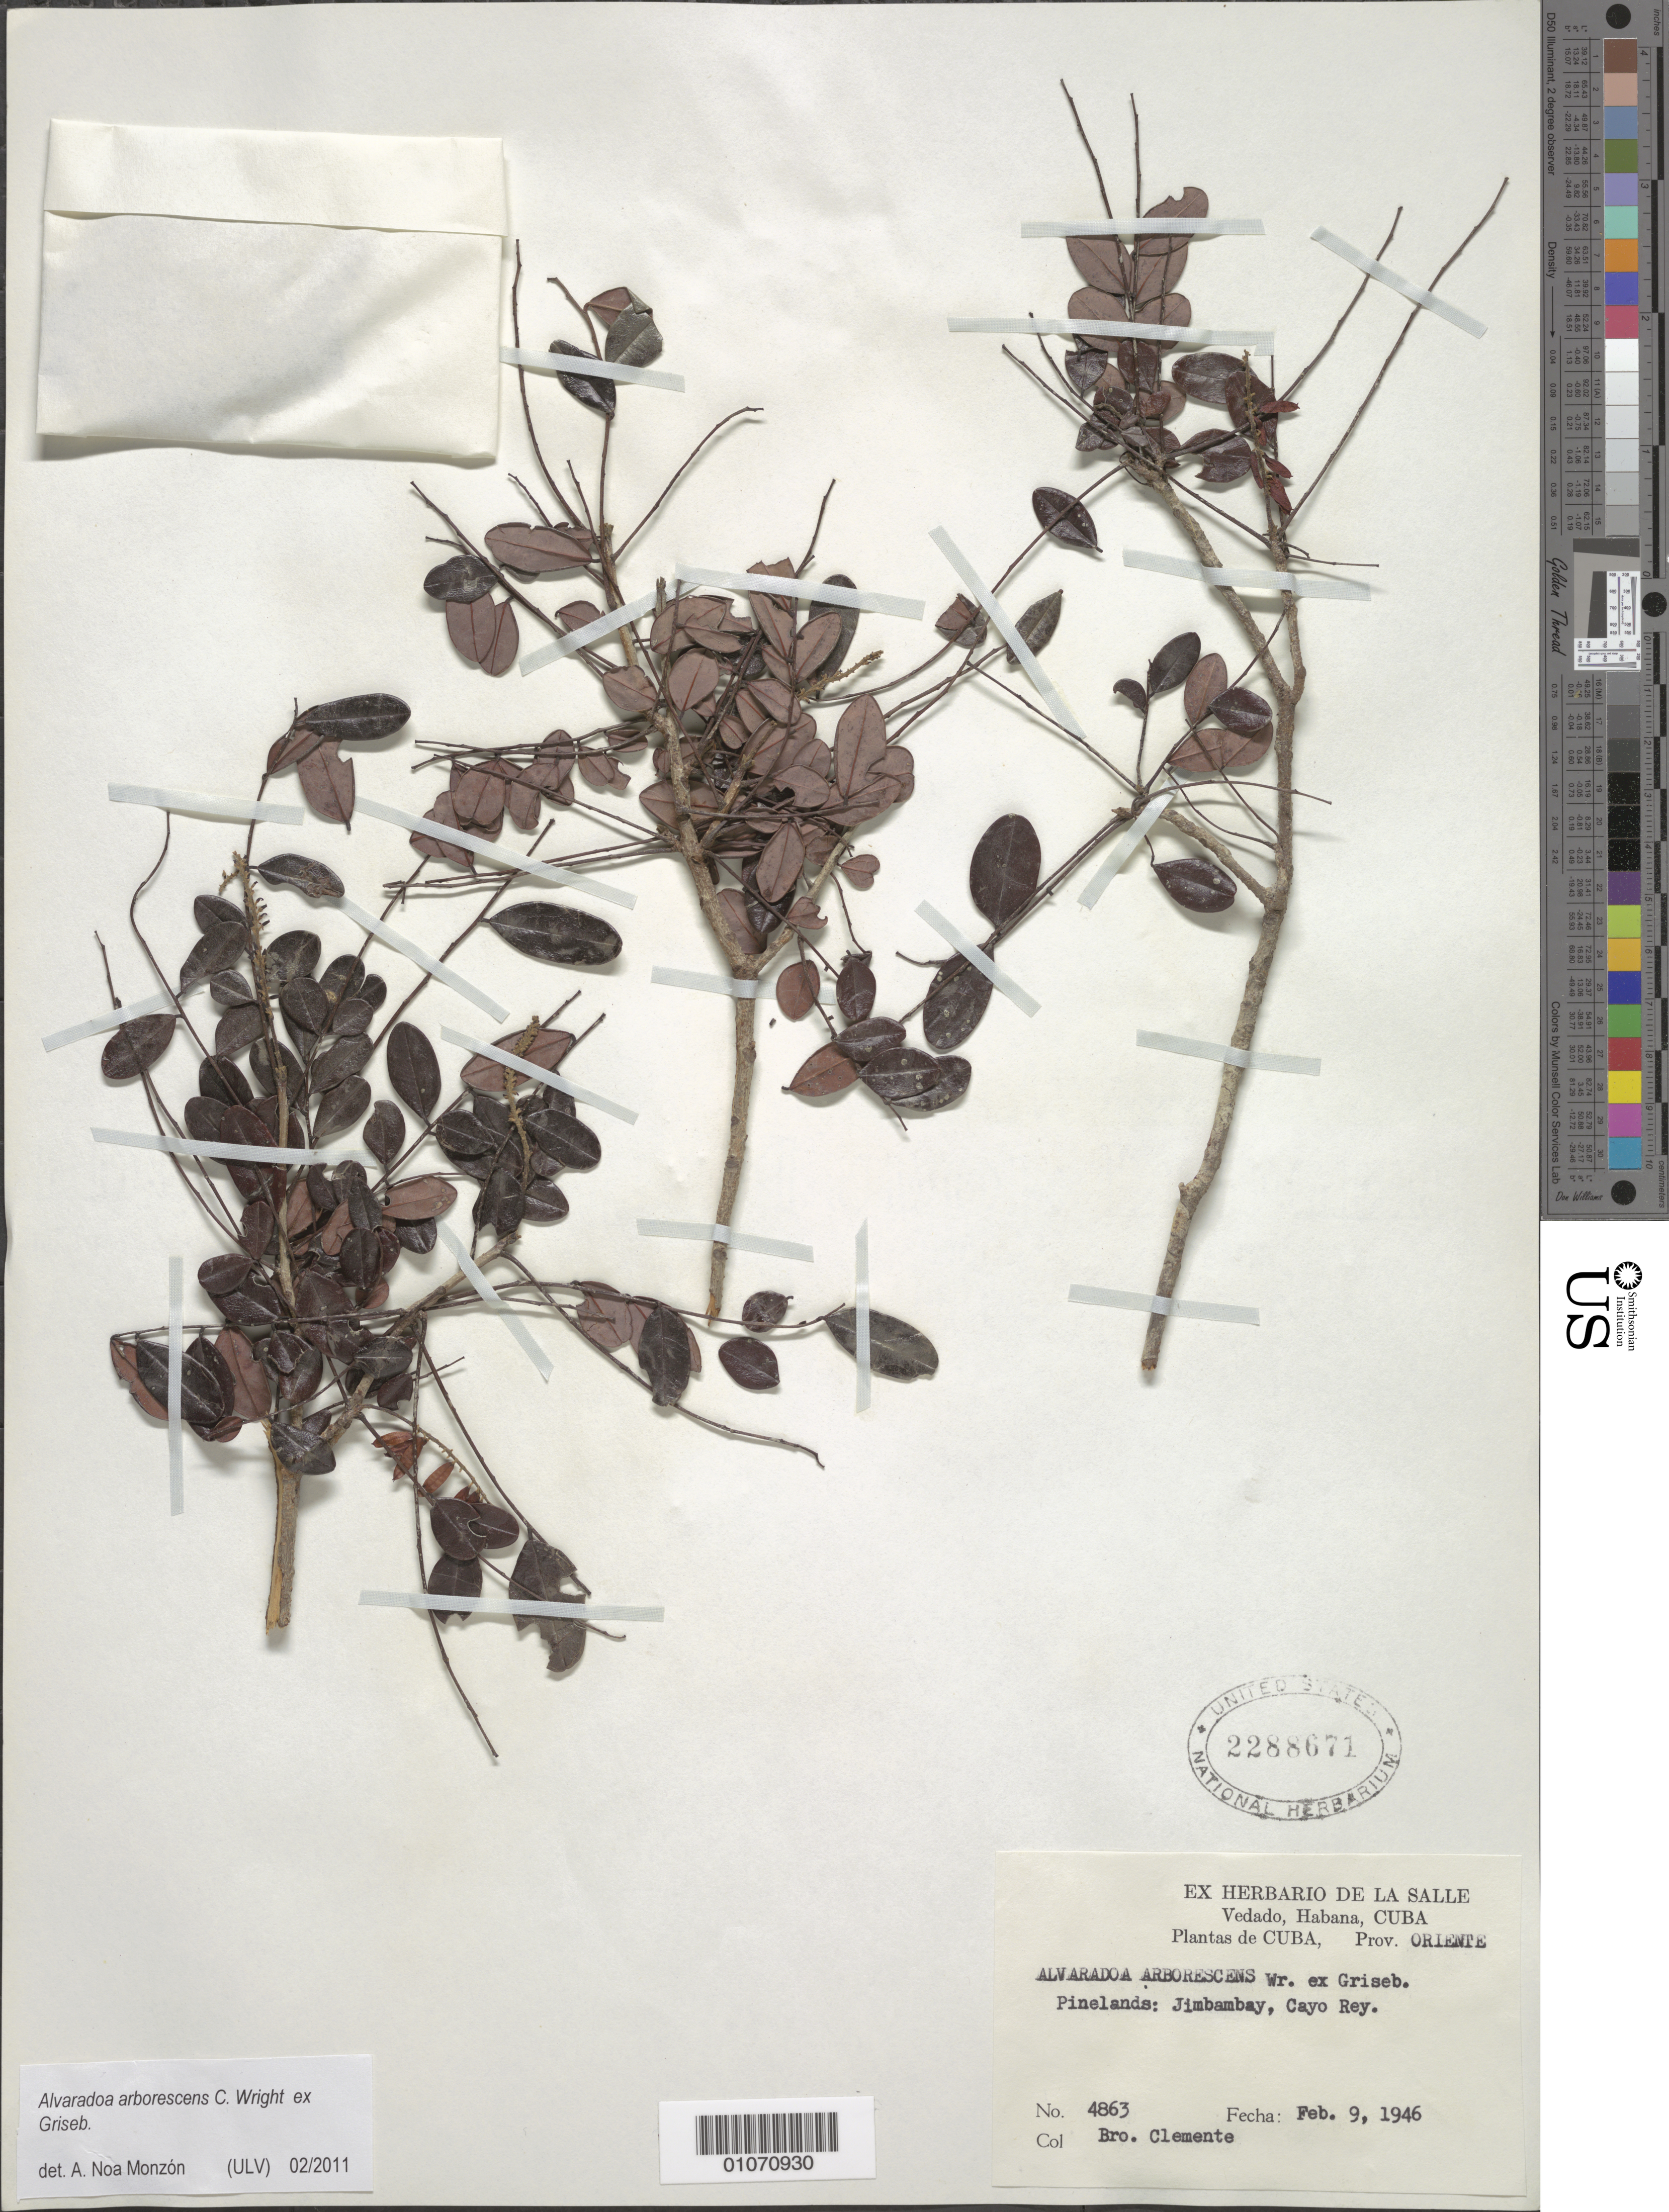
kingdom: Plantae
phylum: Tracheophyta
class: Magnoliopsida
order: Picramniales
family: Picramniaceae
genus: Alvaradoa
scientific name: Alvaradoa arborescens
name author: C. Wright in Griseb.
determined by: Noa Monzón, A.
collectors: Bro. Clemente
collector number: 4863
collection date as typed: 09 Feb 1946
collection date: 1946-02-09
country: Cuba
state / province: Oriente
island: Cuba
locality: Jimbambay, Cayo Rey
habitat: Pinelands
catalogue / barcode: US 2288671